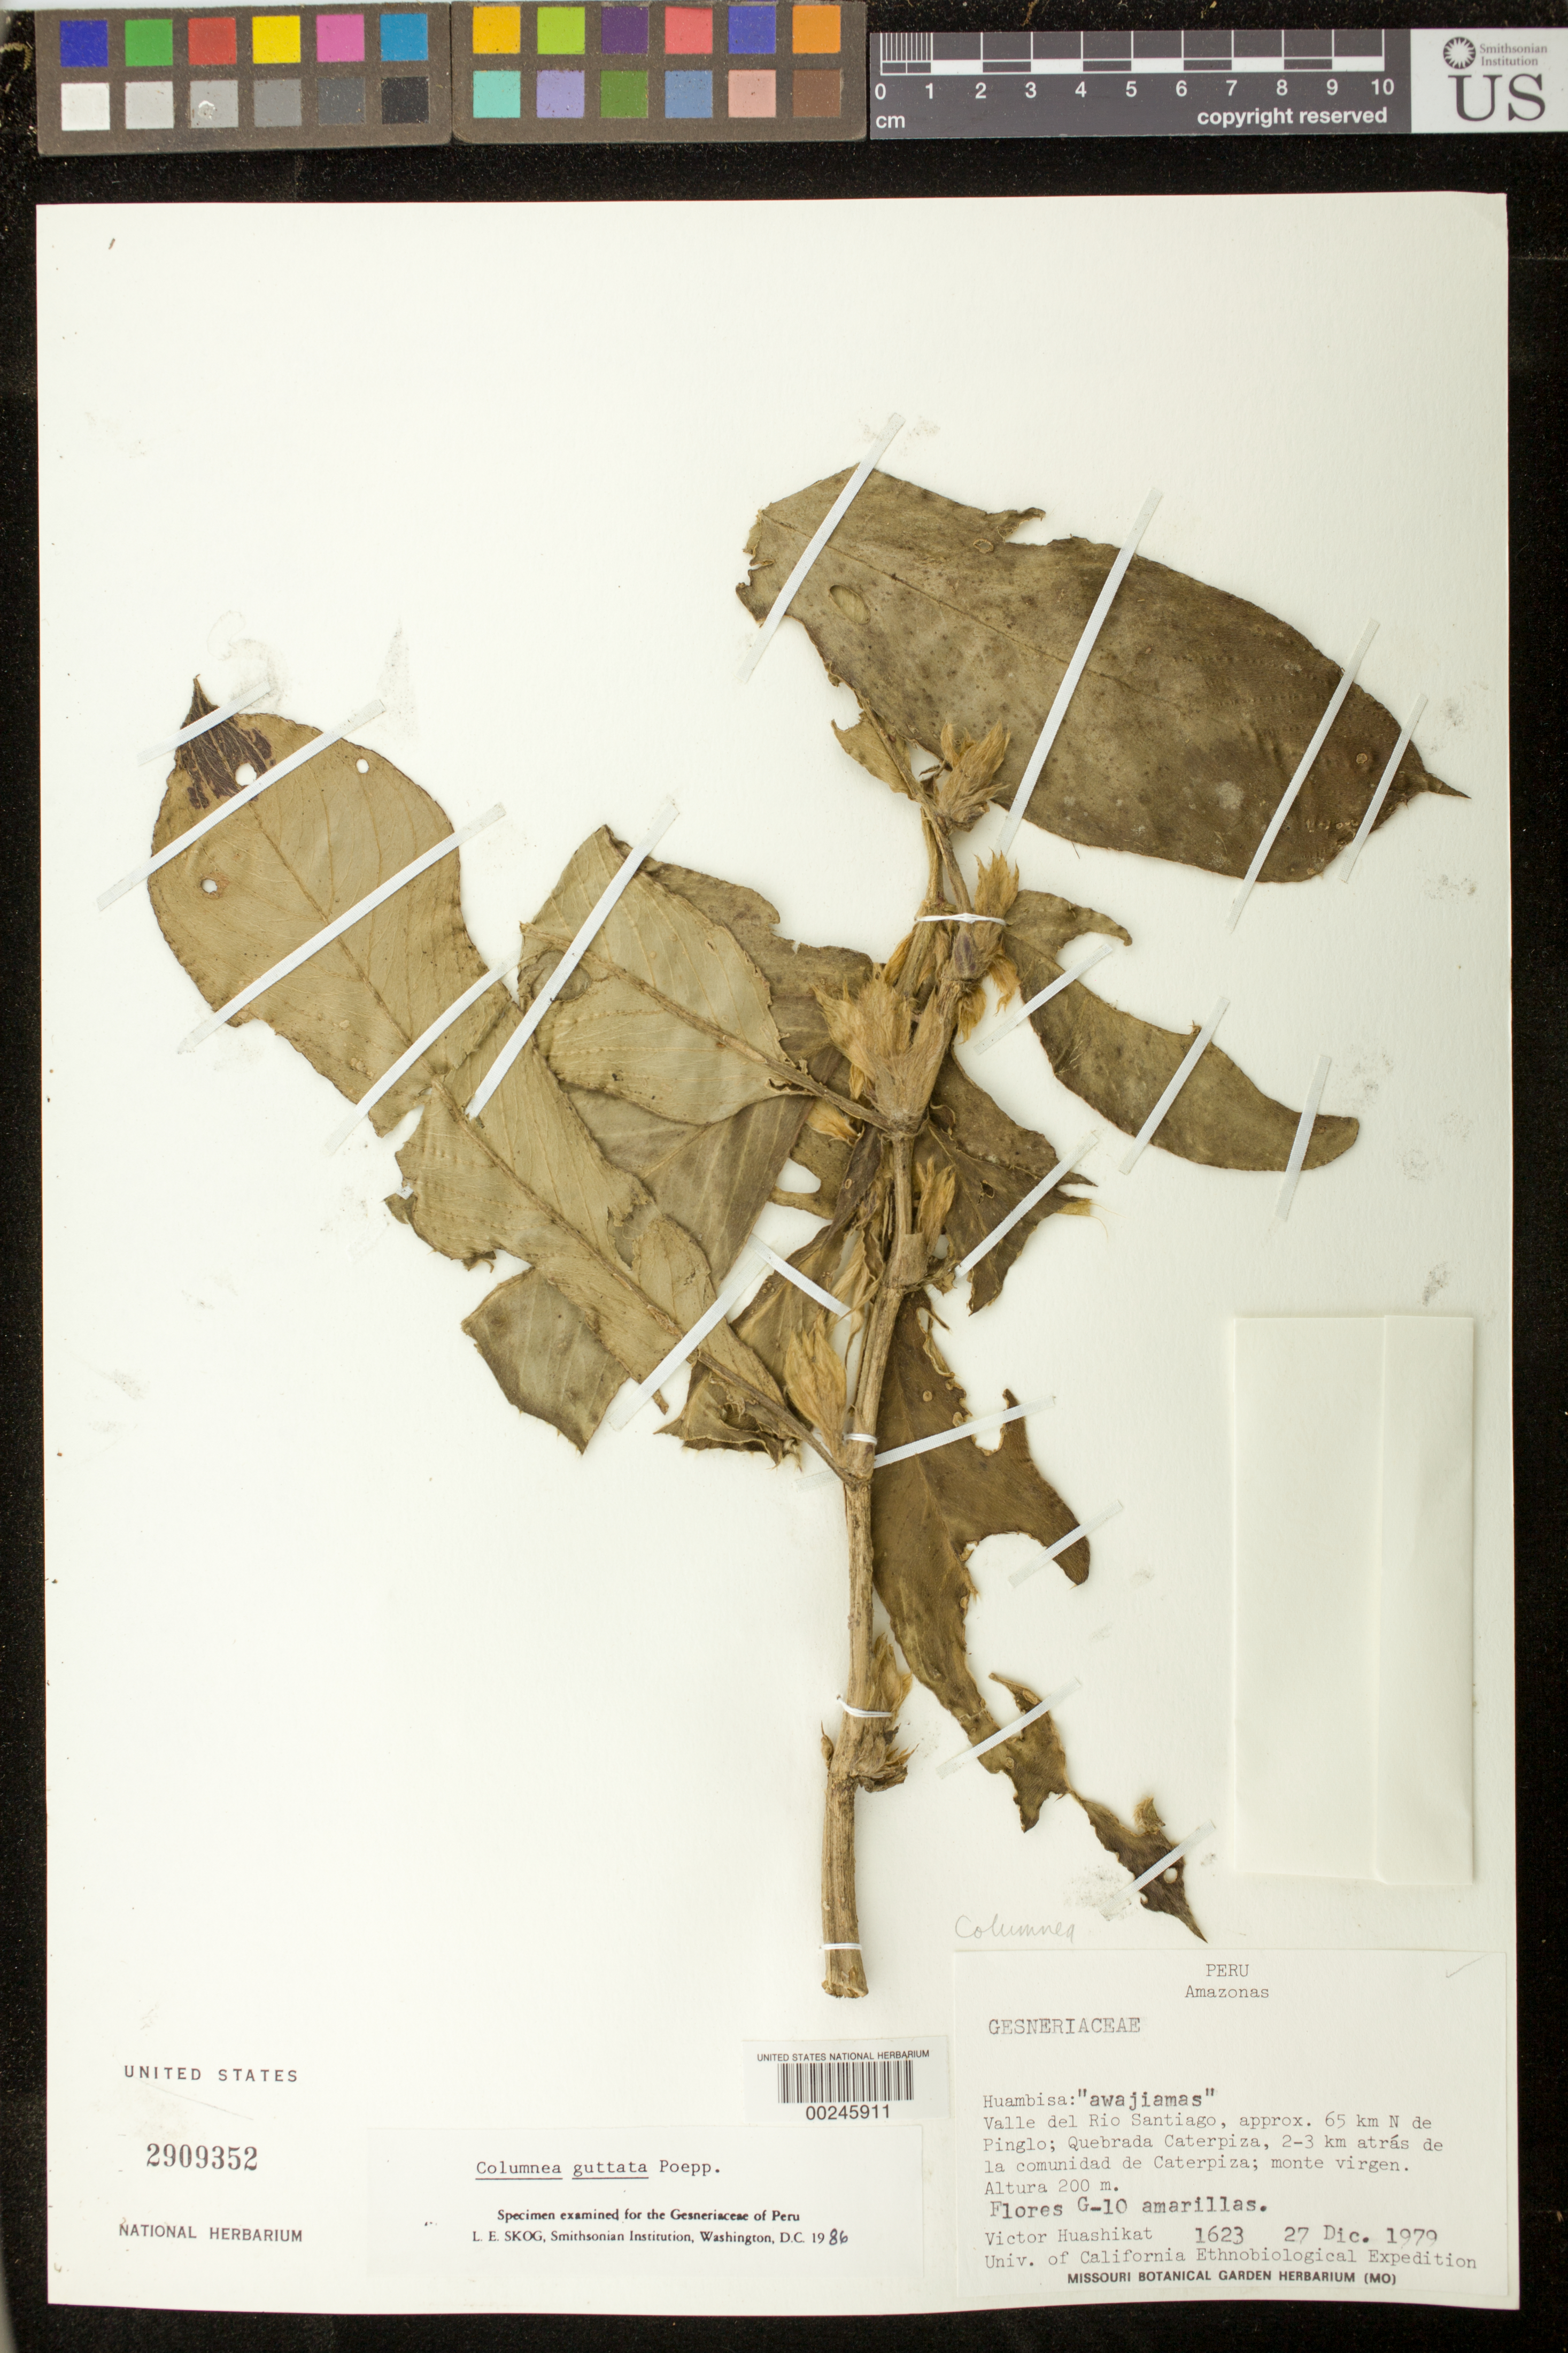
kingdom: Plantae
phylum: Tracheophyta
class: Magnoliopsida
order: Lamiales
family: Gesneriaceae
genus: Columnea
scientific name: Columnea guttata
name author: Poepp.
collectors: V. Huashikat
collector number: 1623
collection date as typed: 27 Dec 1979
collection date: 1979-12-27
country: Peru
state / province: Amazonas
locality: Valley of Rio Santiago, approx 65 km N of Pinglo, Quebrada de Caterpiza, 2-3 km behind the community of Caterpiza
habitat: Virgin forest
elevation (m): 200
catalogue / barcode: US 2909352